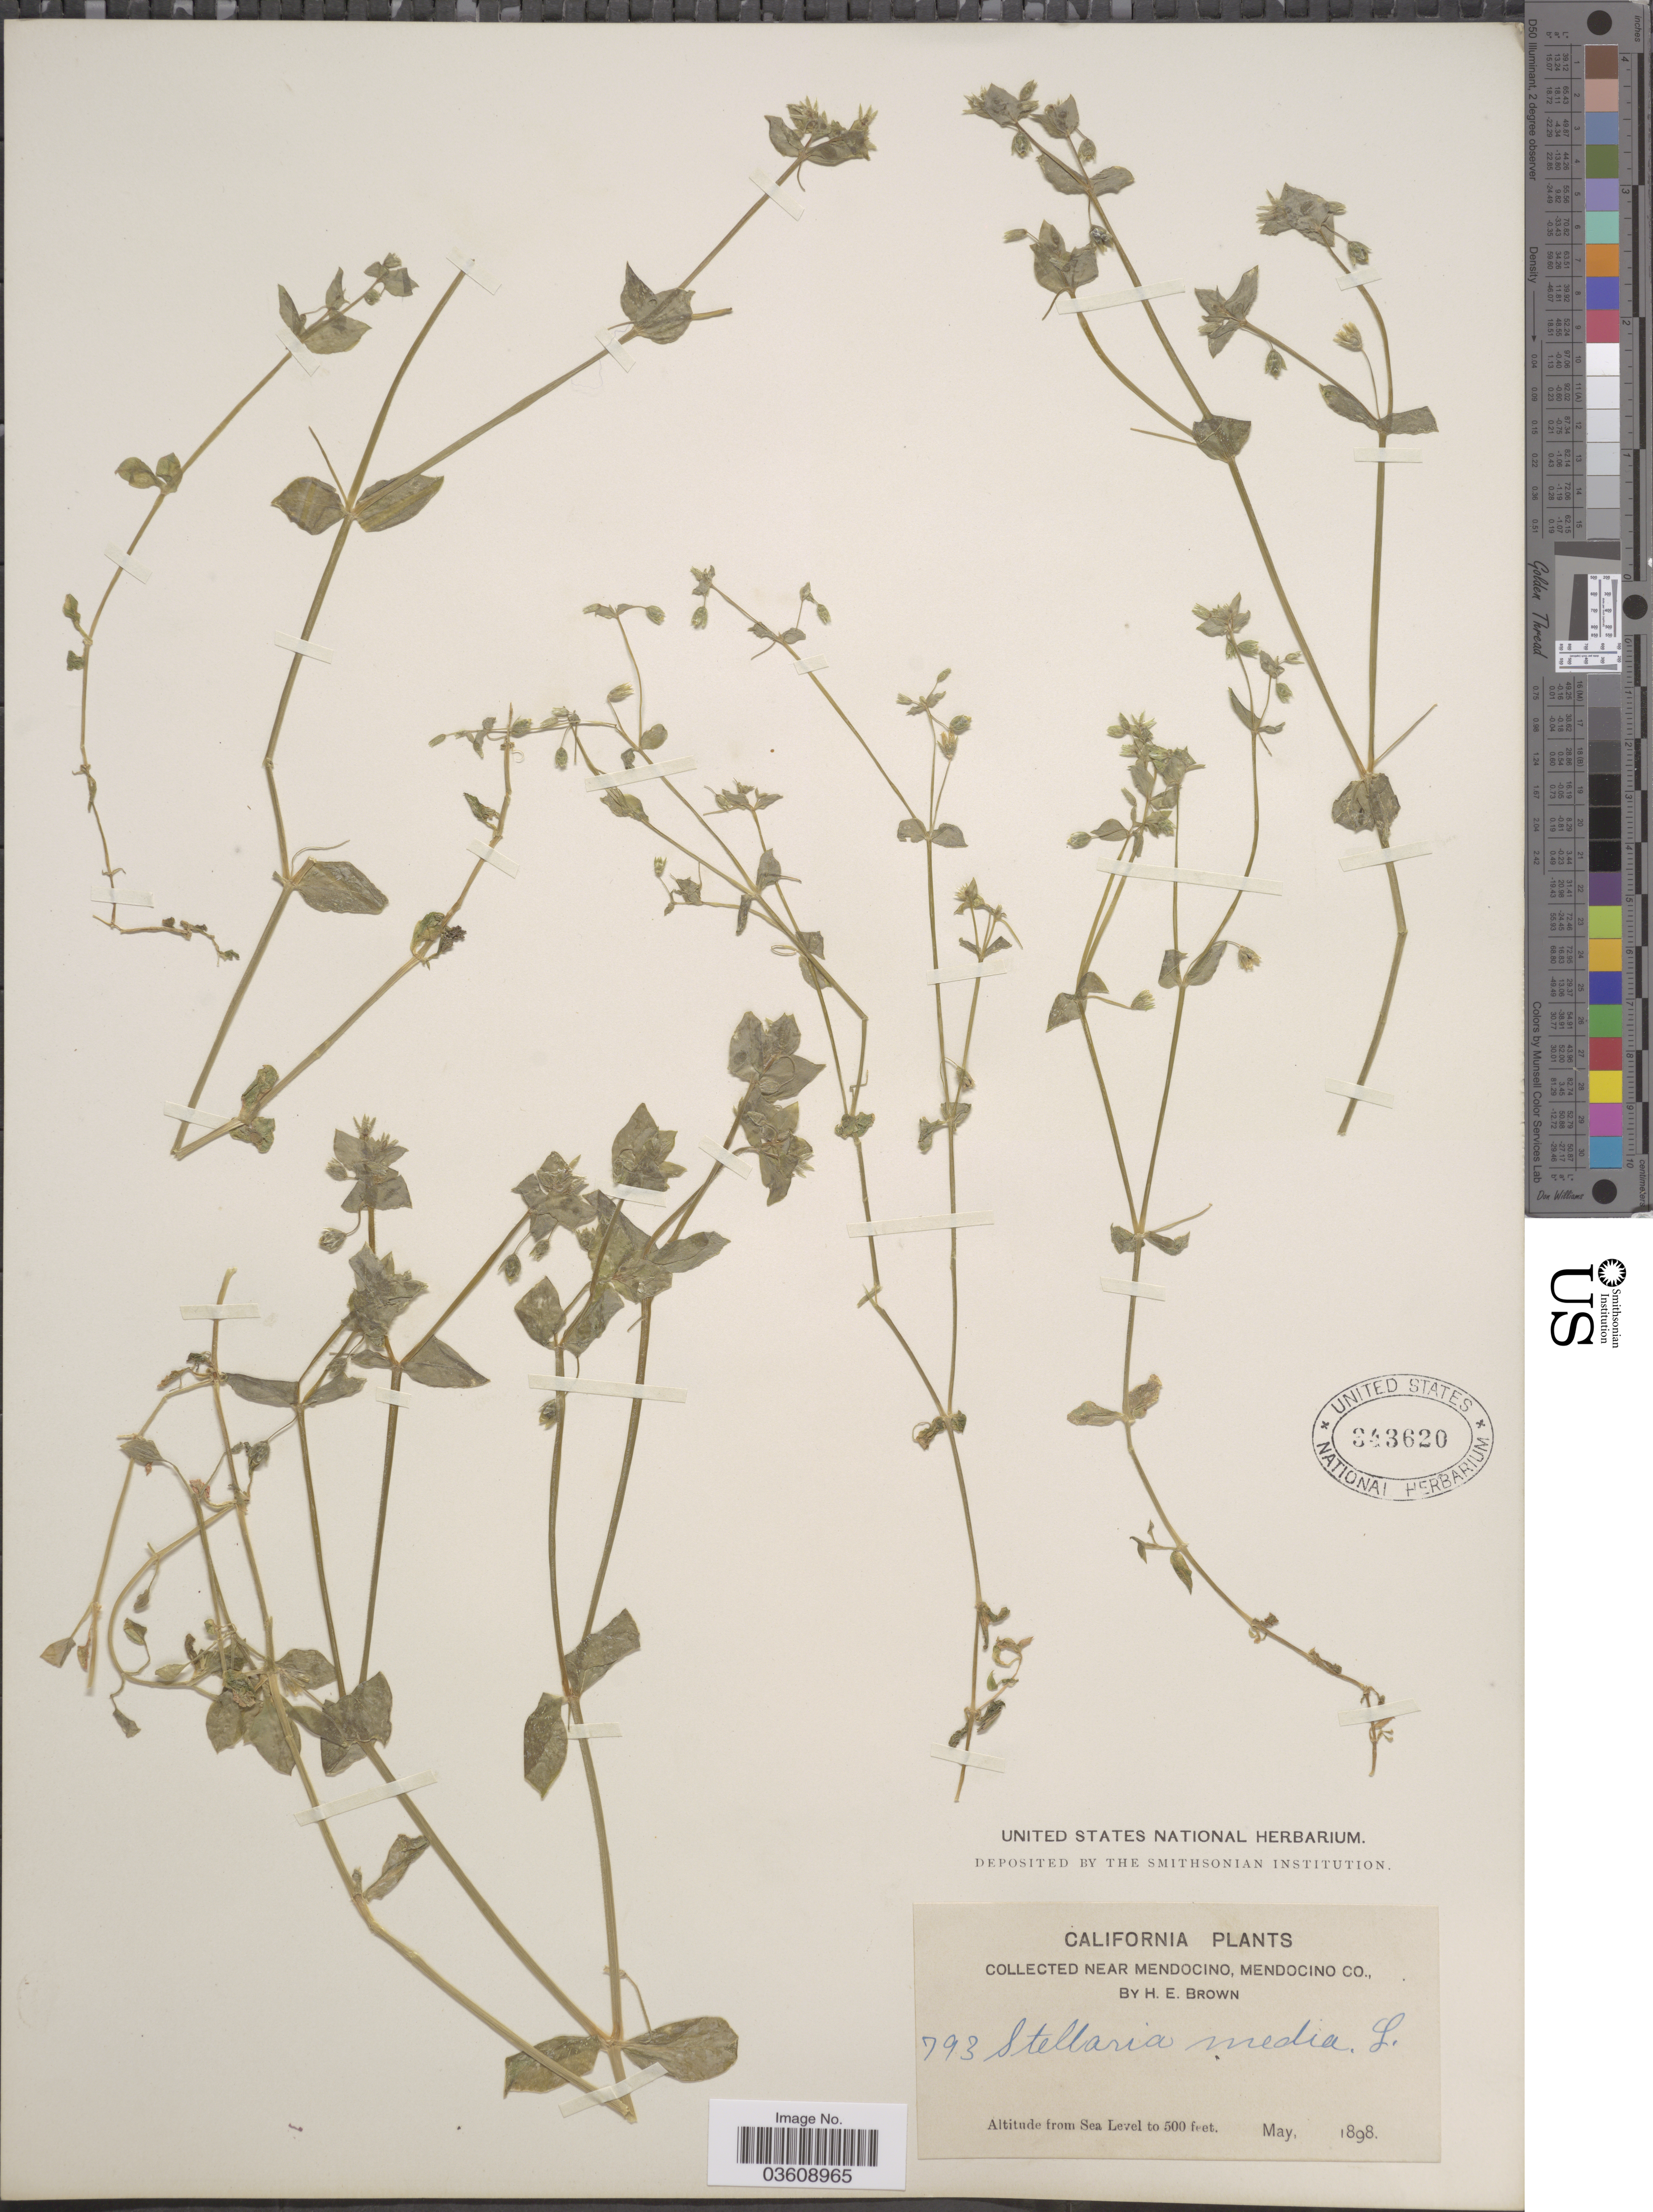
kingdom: Plantae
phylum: Tracheophyta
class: Magnoliopsida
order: Caryophyllales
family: Caryophyllaceae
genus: Stellaria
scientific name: Stellaria media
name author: (L.) Vill.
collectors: H. E. Brown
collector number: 793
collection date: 1898-05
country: United States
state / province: California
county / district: Mendocino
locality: Near Mendocino, Mendocino Co.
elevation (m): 0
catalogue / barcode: US 343620